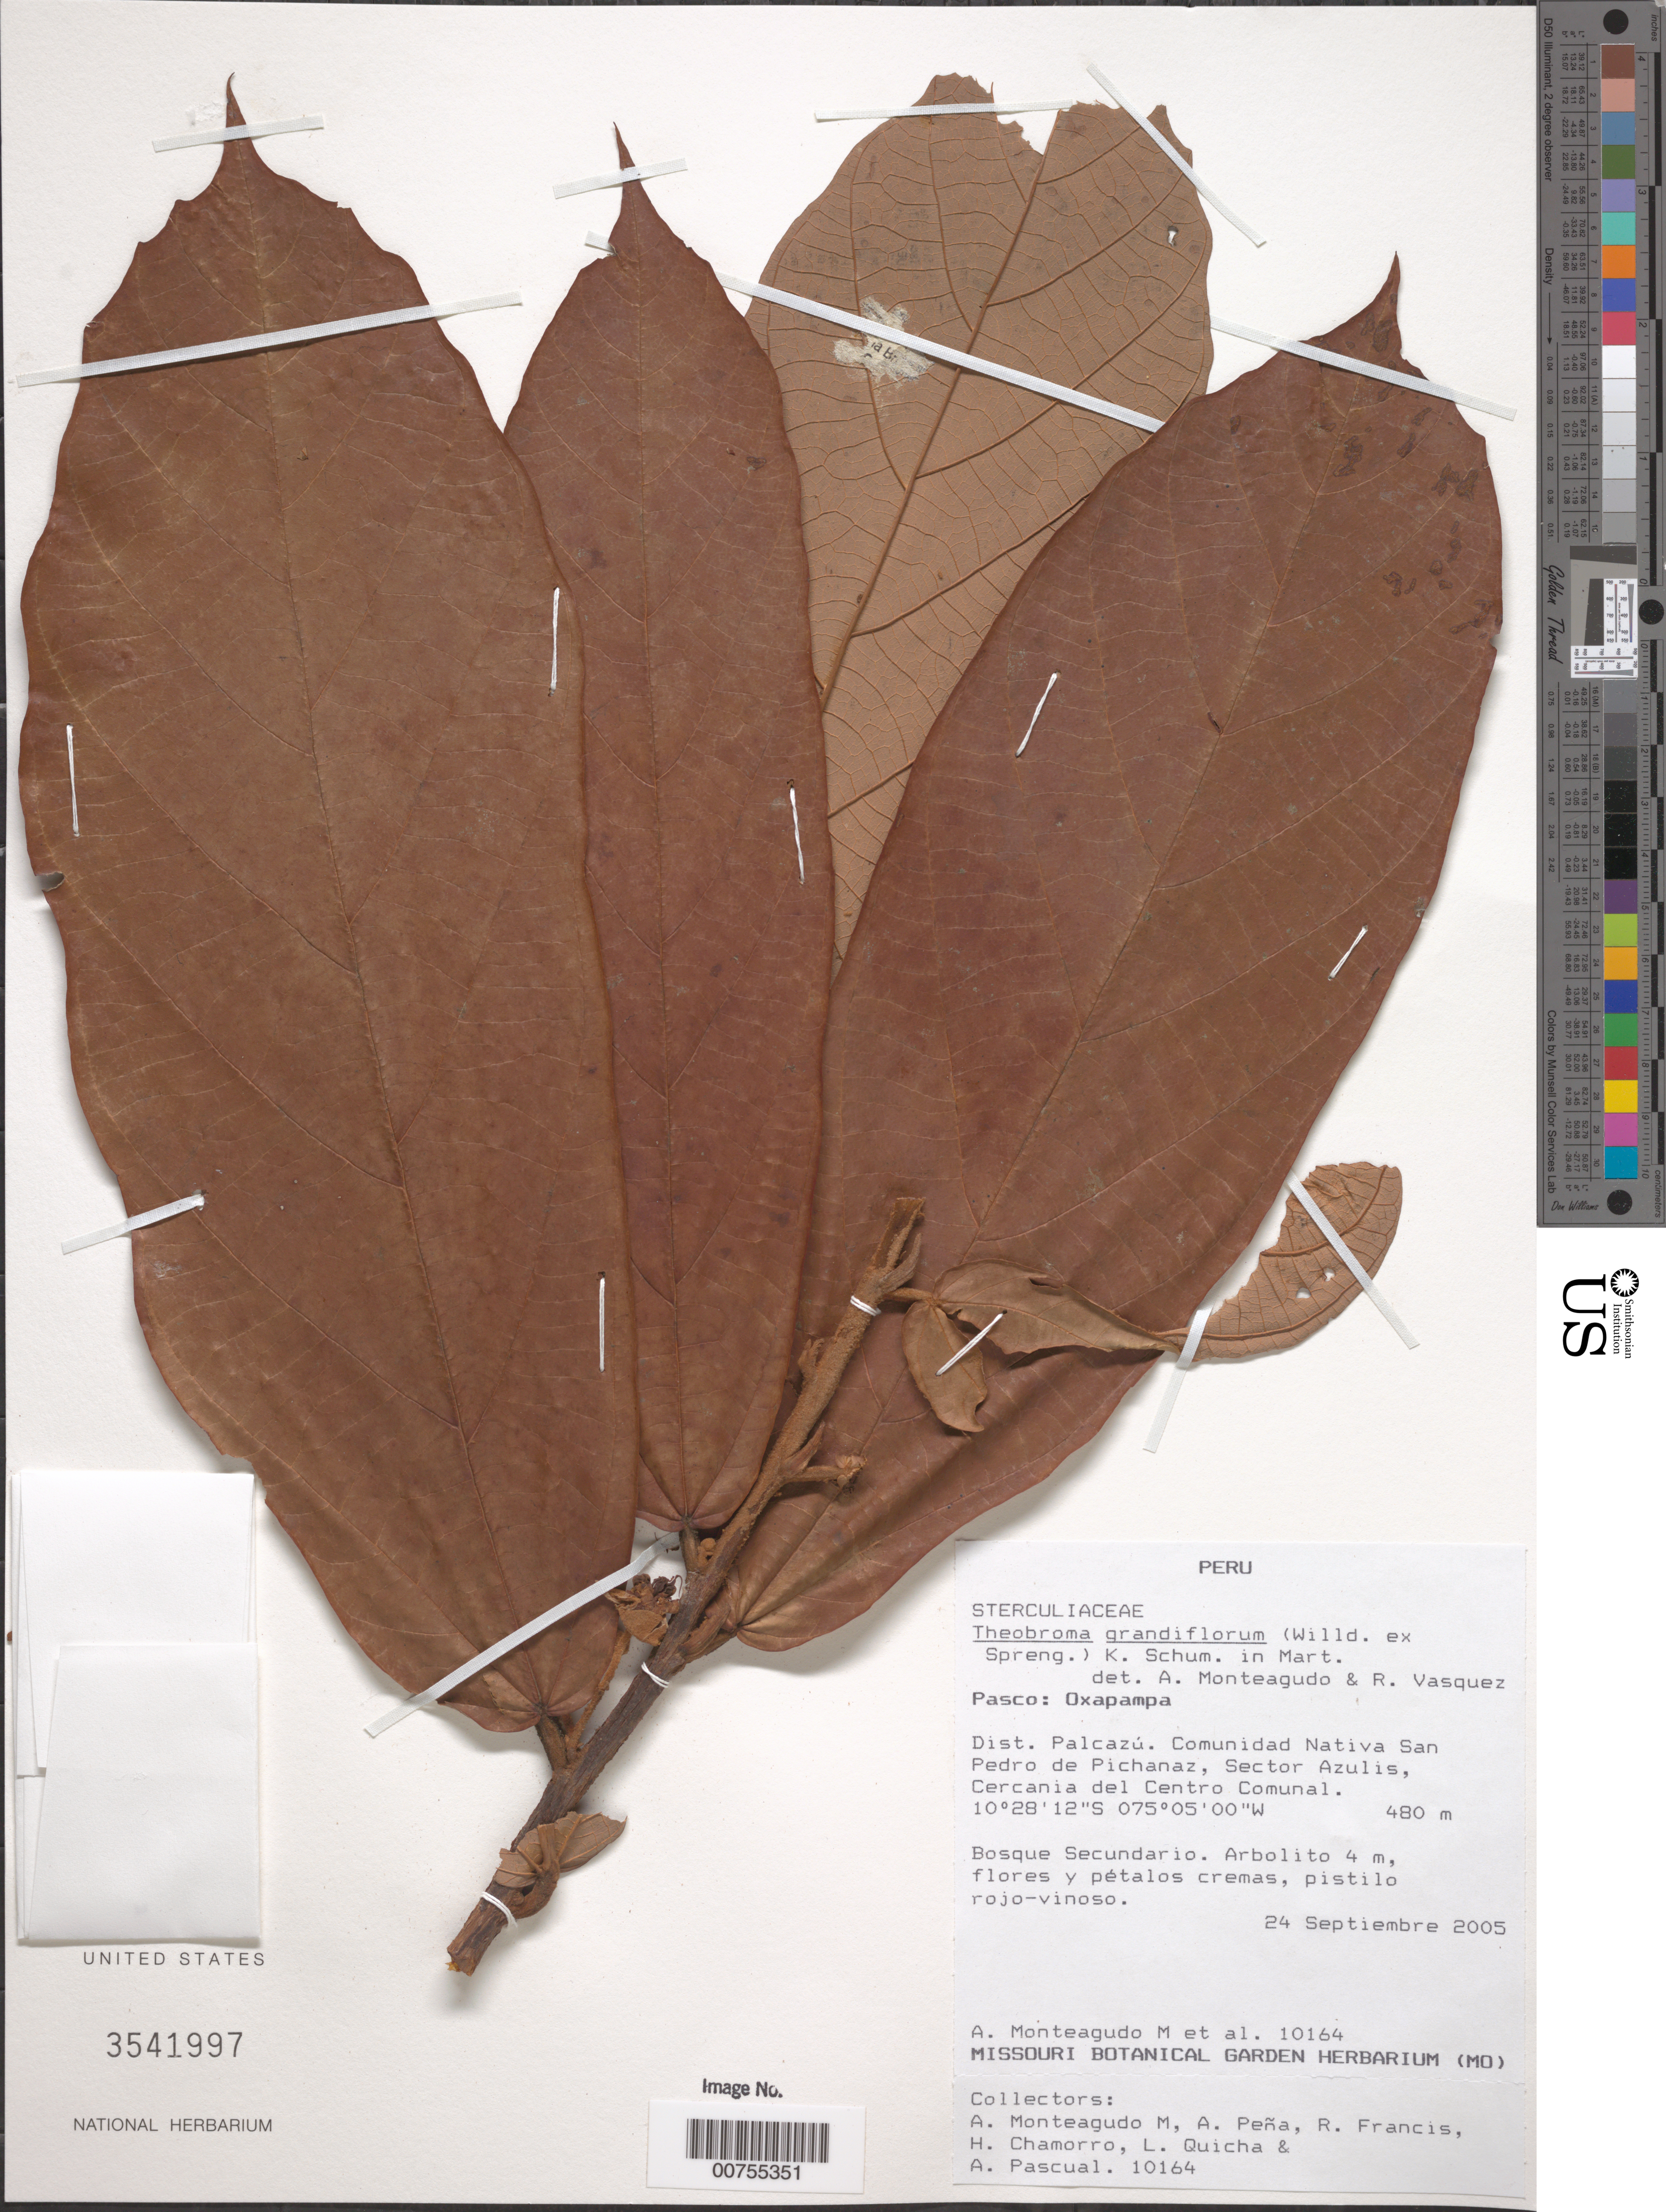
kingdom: Plantae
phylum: Tracheophyta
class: Magnoliopsida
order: Malvales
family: Malvaceae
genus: Theobroma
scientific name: Theobroma grandiflorum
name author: (Willd. ex Spreng.) K. Schum.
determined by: Monteagudo, A.; Vasquez, R.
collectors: A. Monteagudo & et al.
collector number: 10164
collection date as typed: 24 Sep 2005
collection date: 2005-09-24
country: Peru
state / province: Pasco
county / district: Oxapampa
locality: Dist. Palcazú. Comunidad Nativa San Pedro de Pichanaz, Sector Azulis, Cercania del Centro Comunal.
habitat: Bosque secundario.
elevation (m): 480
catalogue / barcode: US 3541997